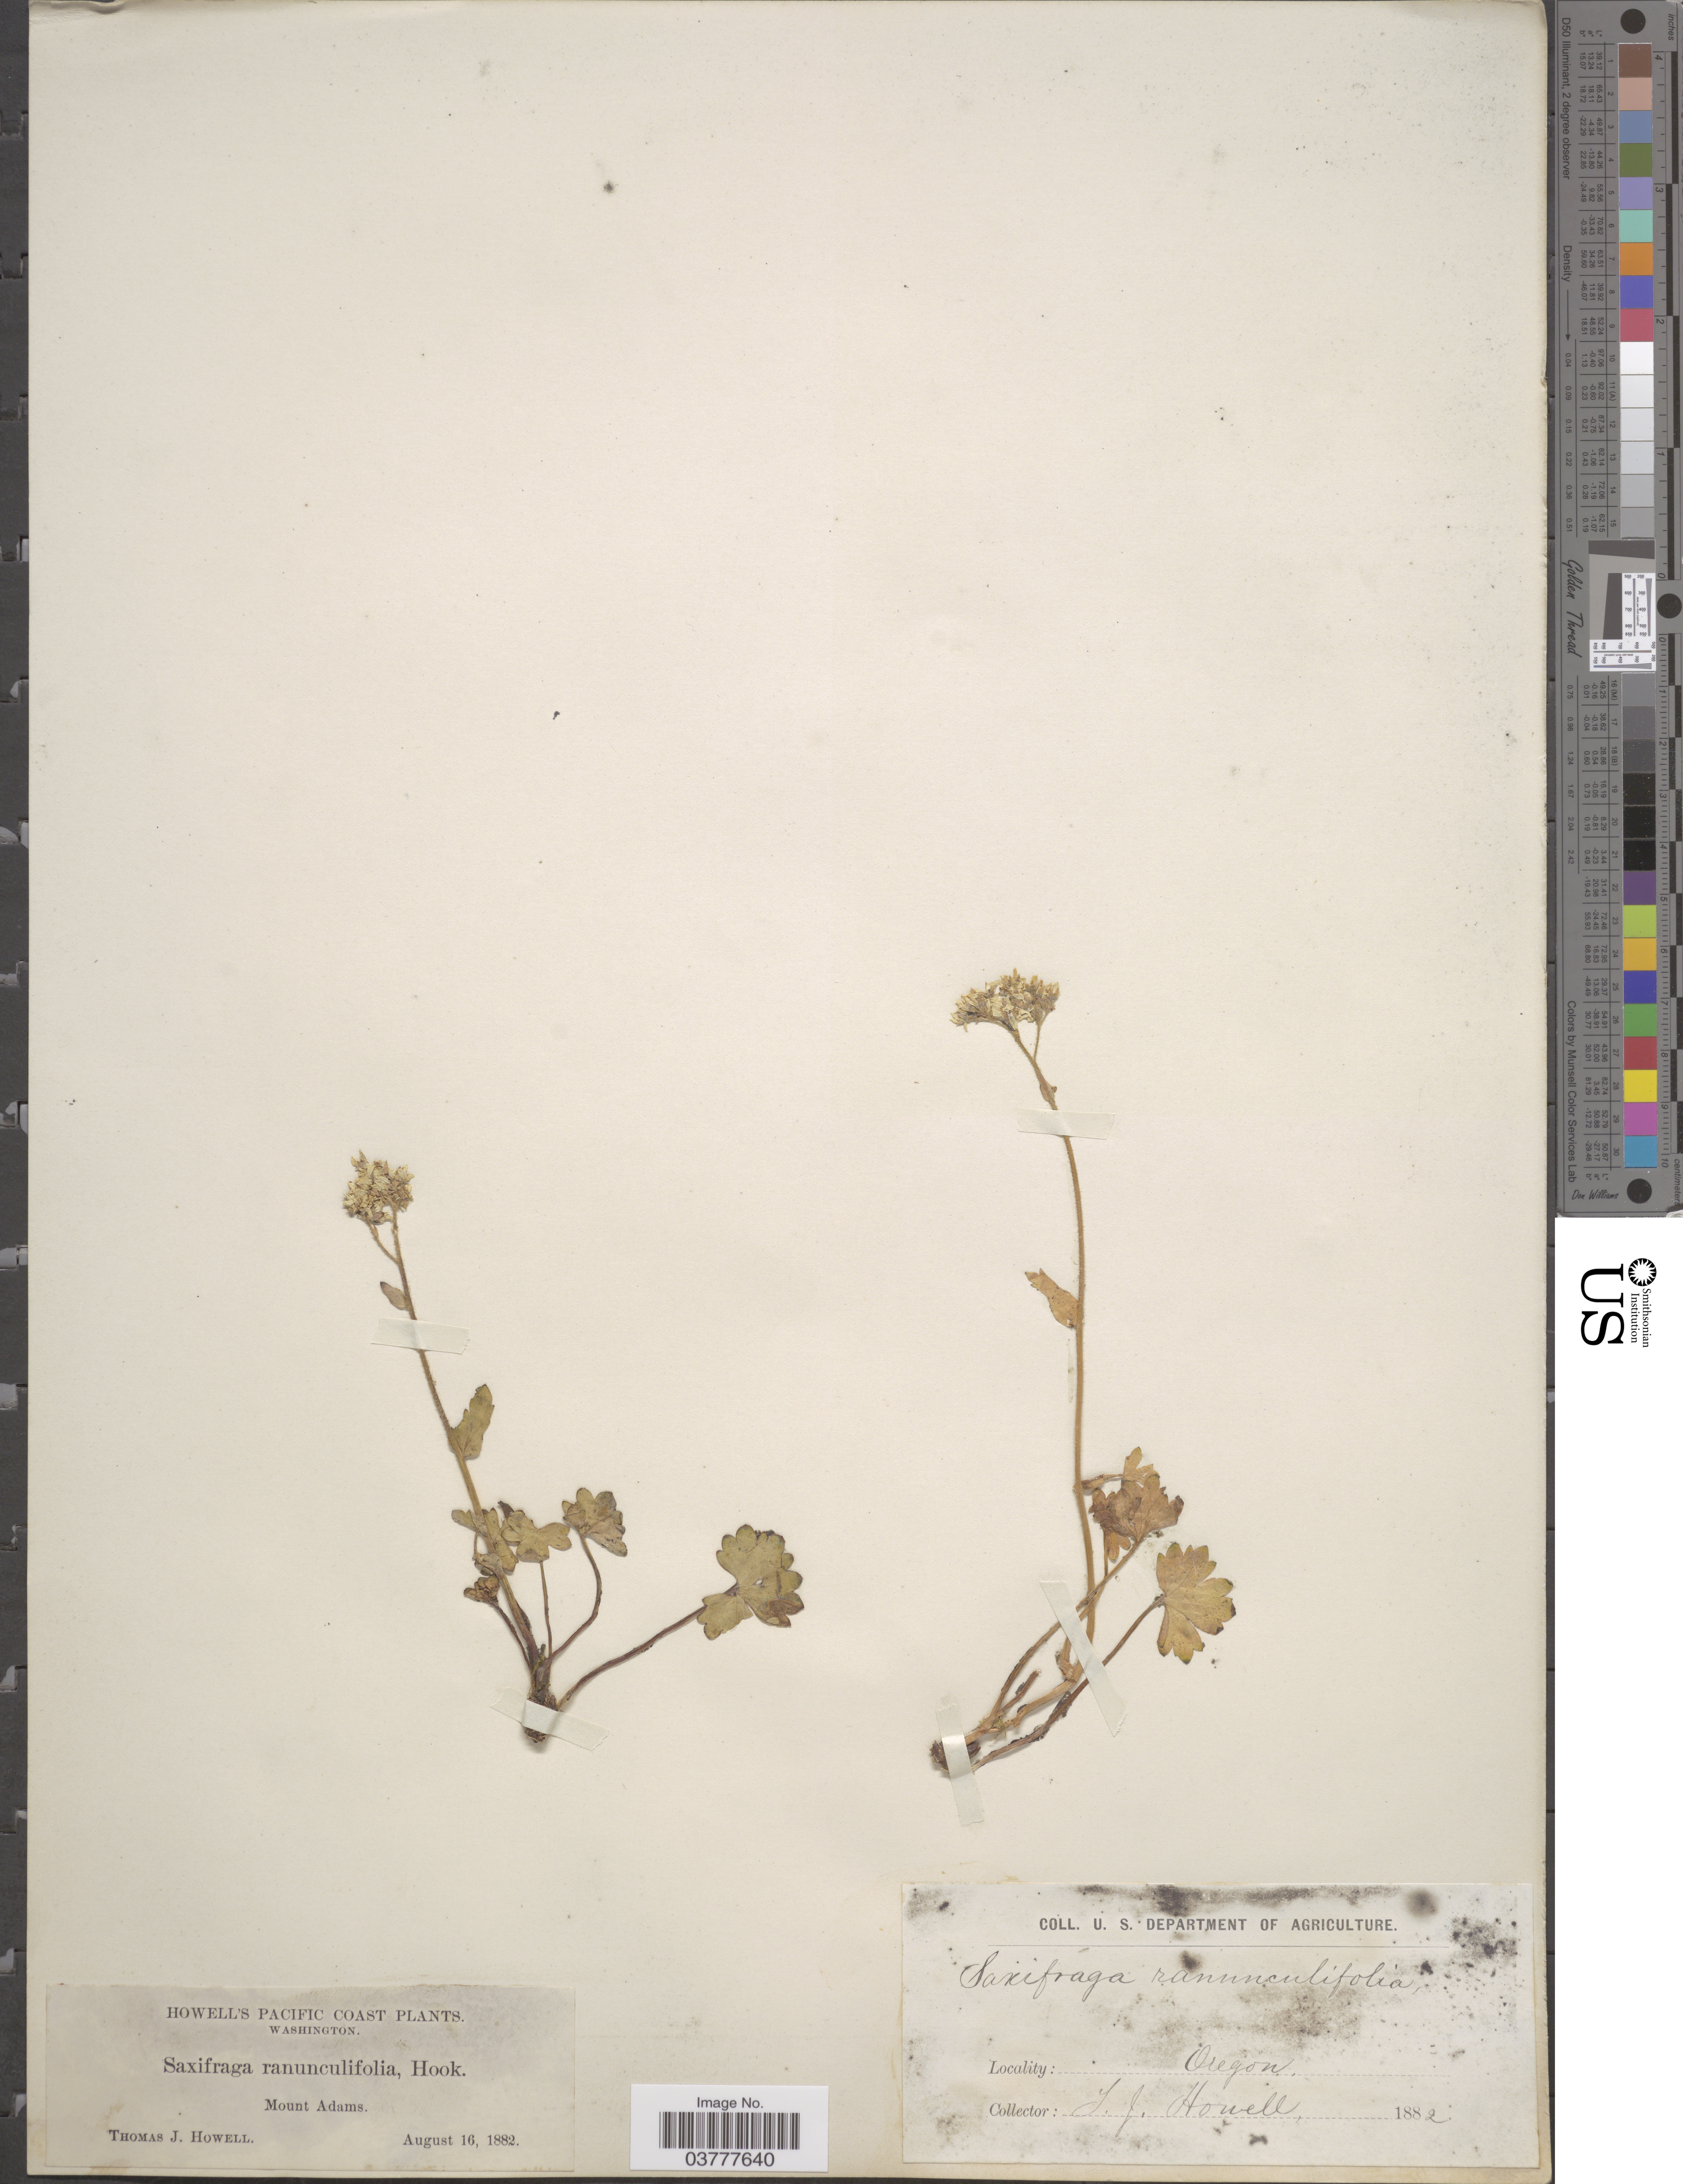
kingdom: Plantae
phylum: Tracheophyta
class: Magnoliopsida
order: Saxifragales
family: Saxifragaceae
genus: Hemieva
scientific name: Hemieva ranunculifolia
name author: (Hook.) Raf.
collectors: T. J. Howell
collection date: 1882-08-16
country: United States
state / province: Washington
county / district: Yakima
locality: Pacific Coast. Mount Adams.